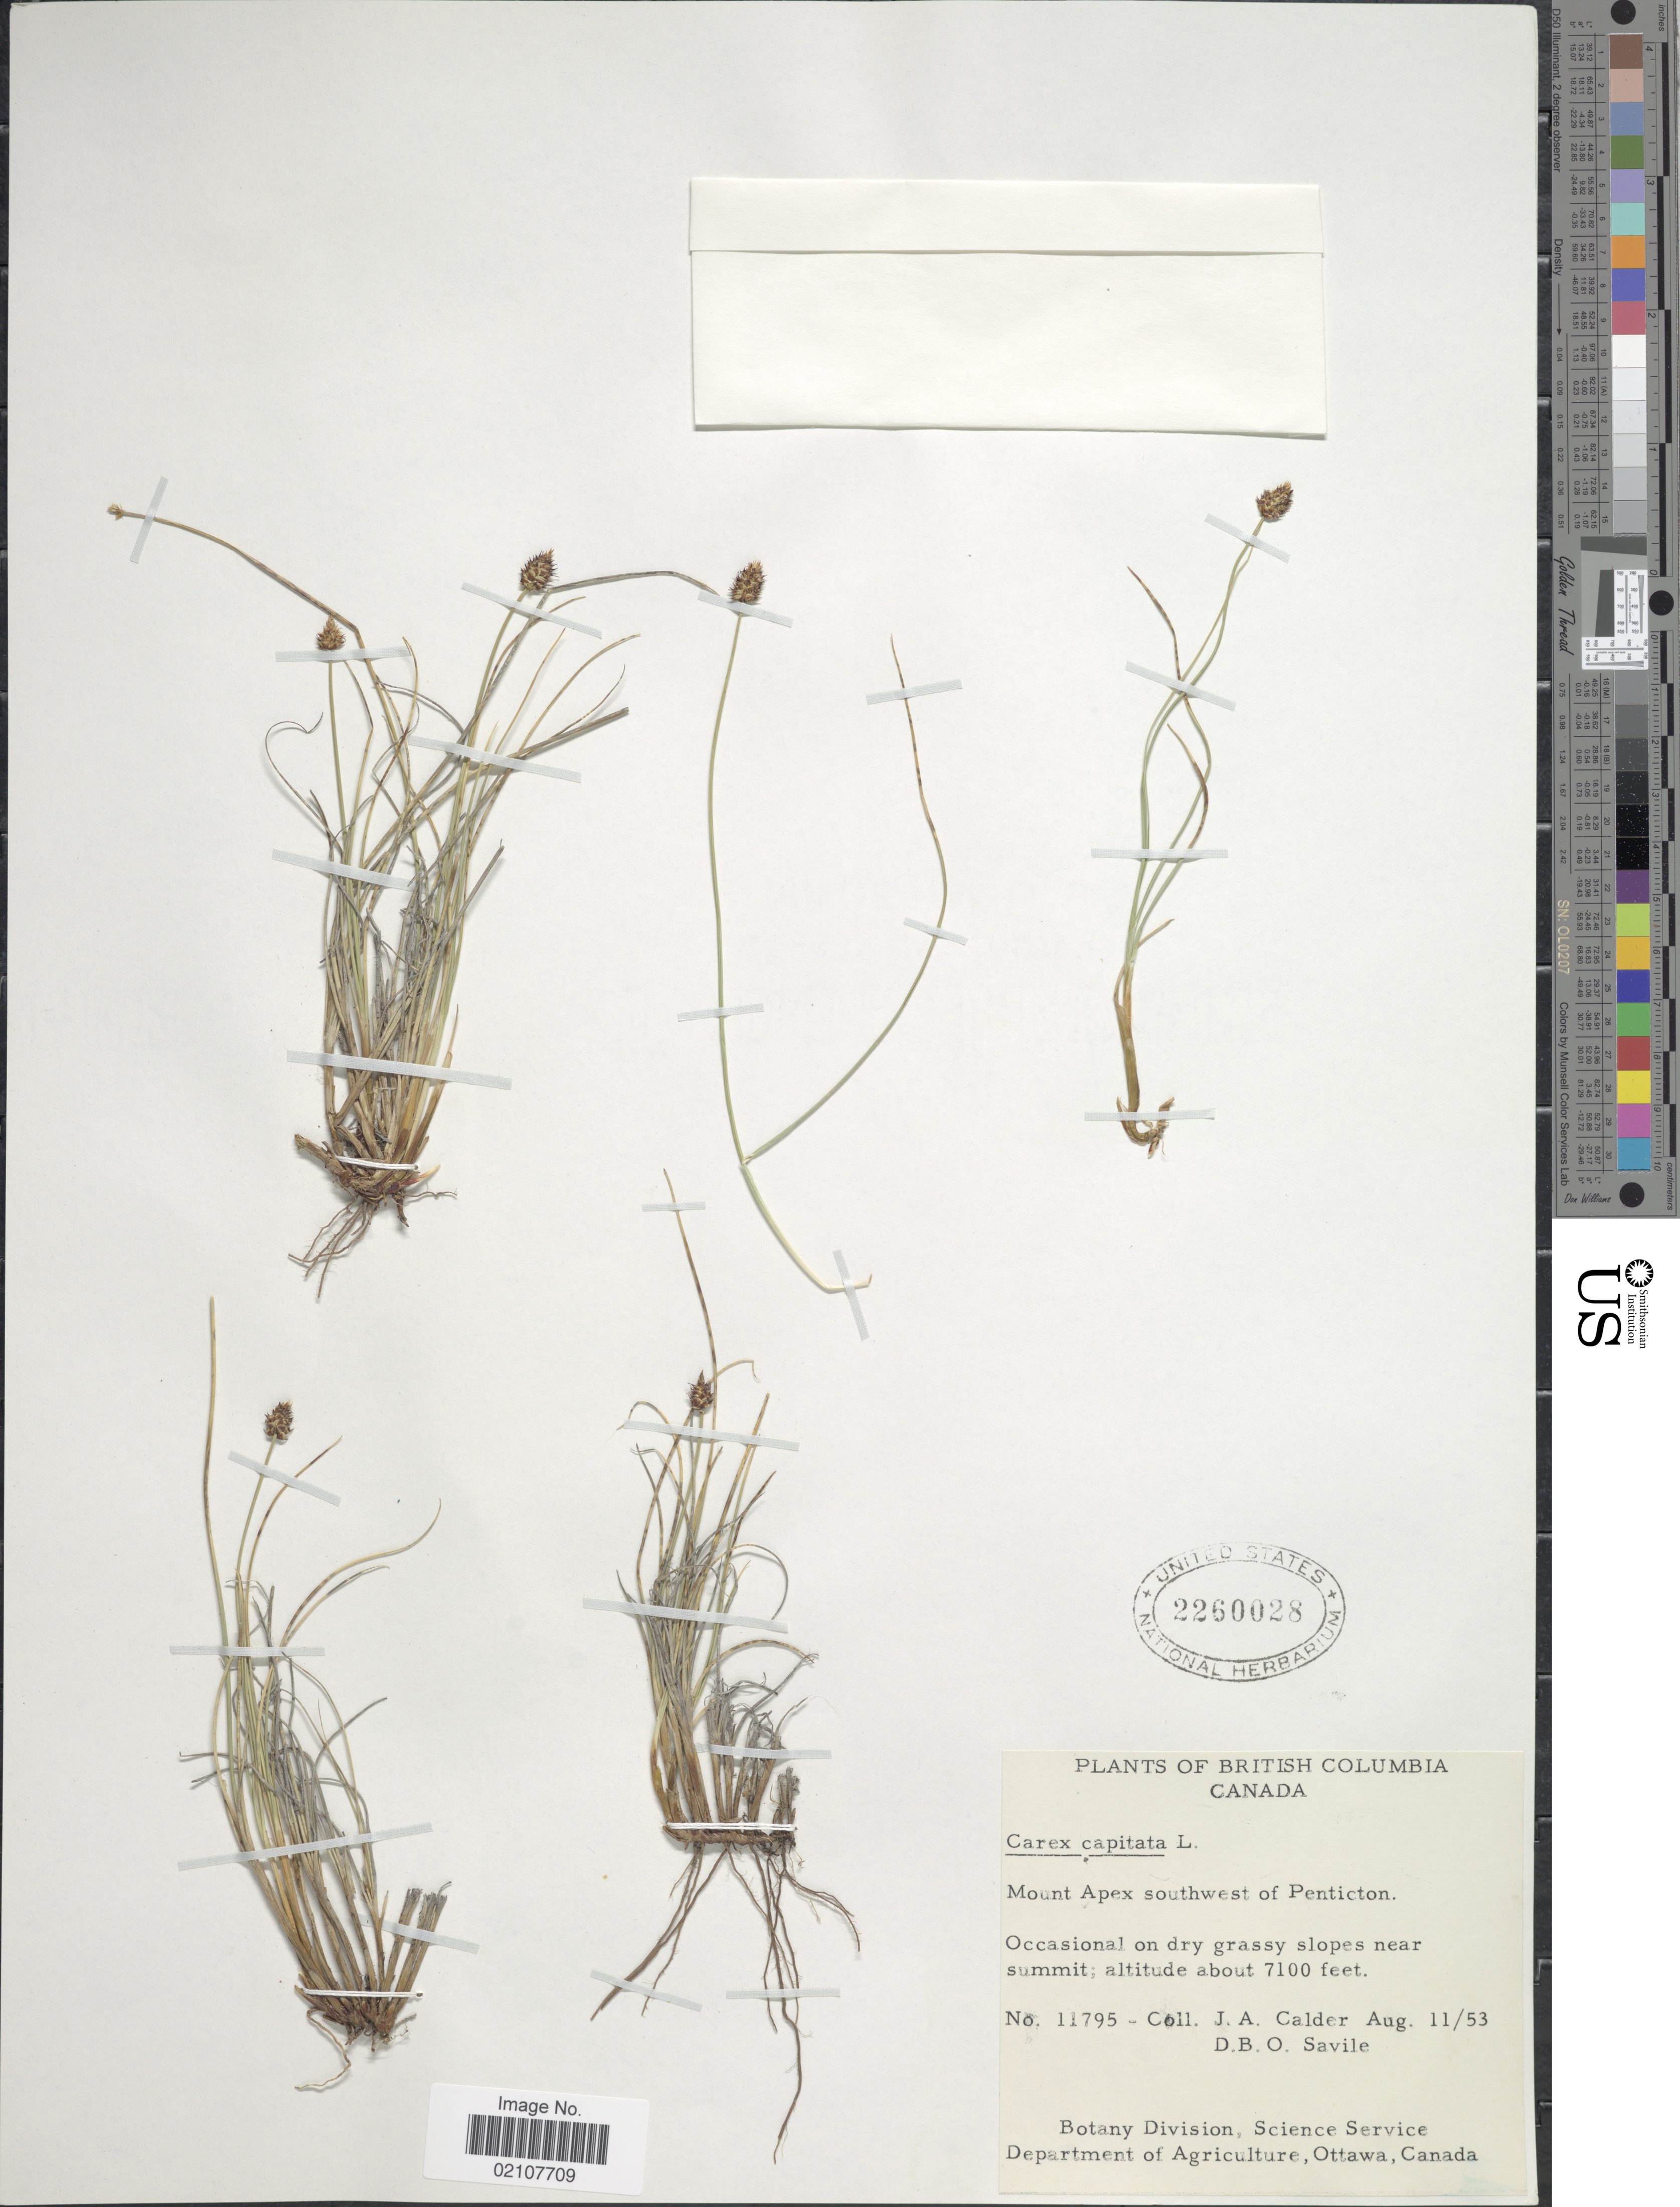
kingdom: Plantae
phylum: Tracheophyta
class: Liliopsida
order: Poales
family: Cyperaceae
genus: Carex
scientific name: Carex capitata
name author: L.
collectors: J. A. Calder & D. Savile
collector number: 11795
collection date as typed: Transcribed d/m/y: 11/8/53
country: Canada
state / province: British Columbia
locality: British Columbia, Canada. Mount Apex southwest of Penticon. Occasional on dry grassy slopes near summit.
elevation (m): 2164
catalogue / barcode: US 2260028